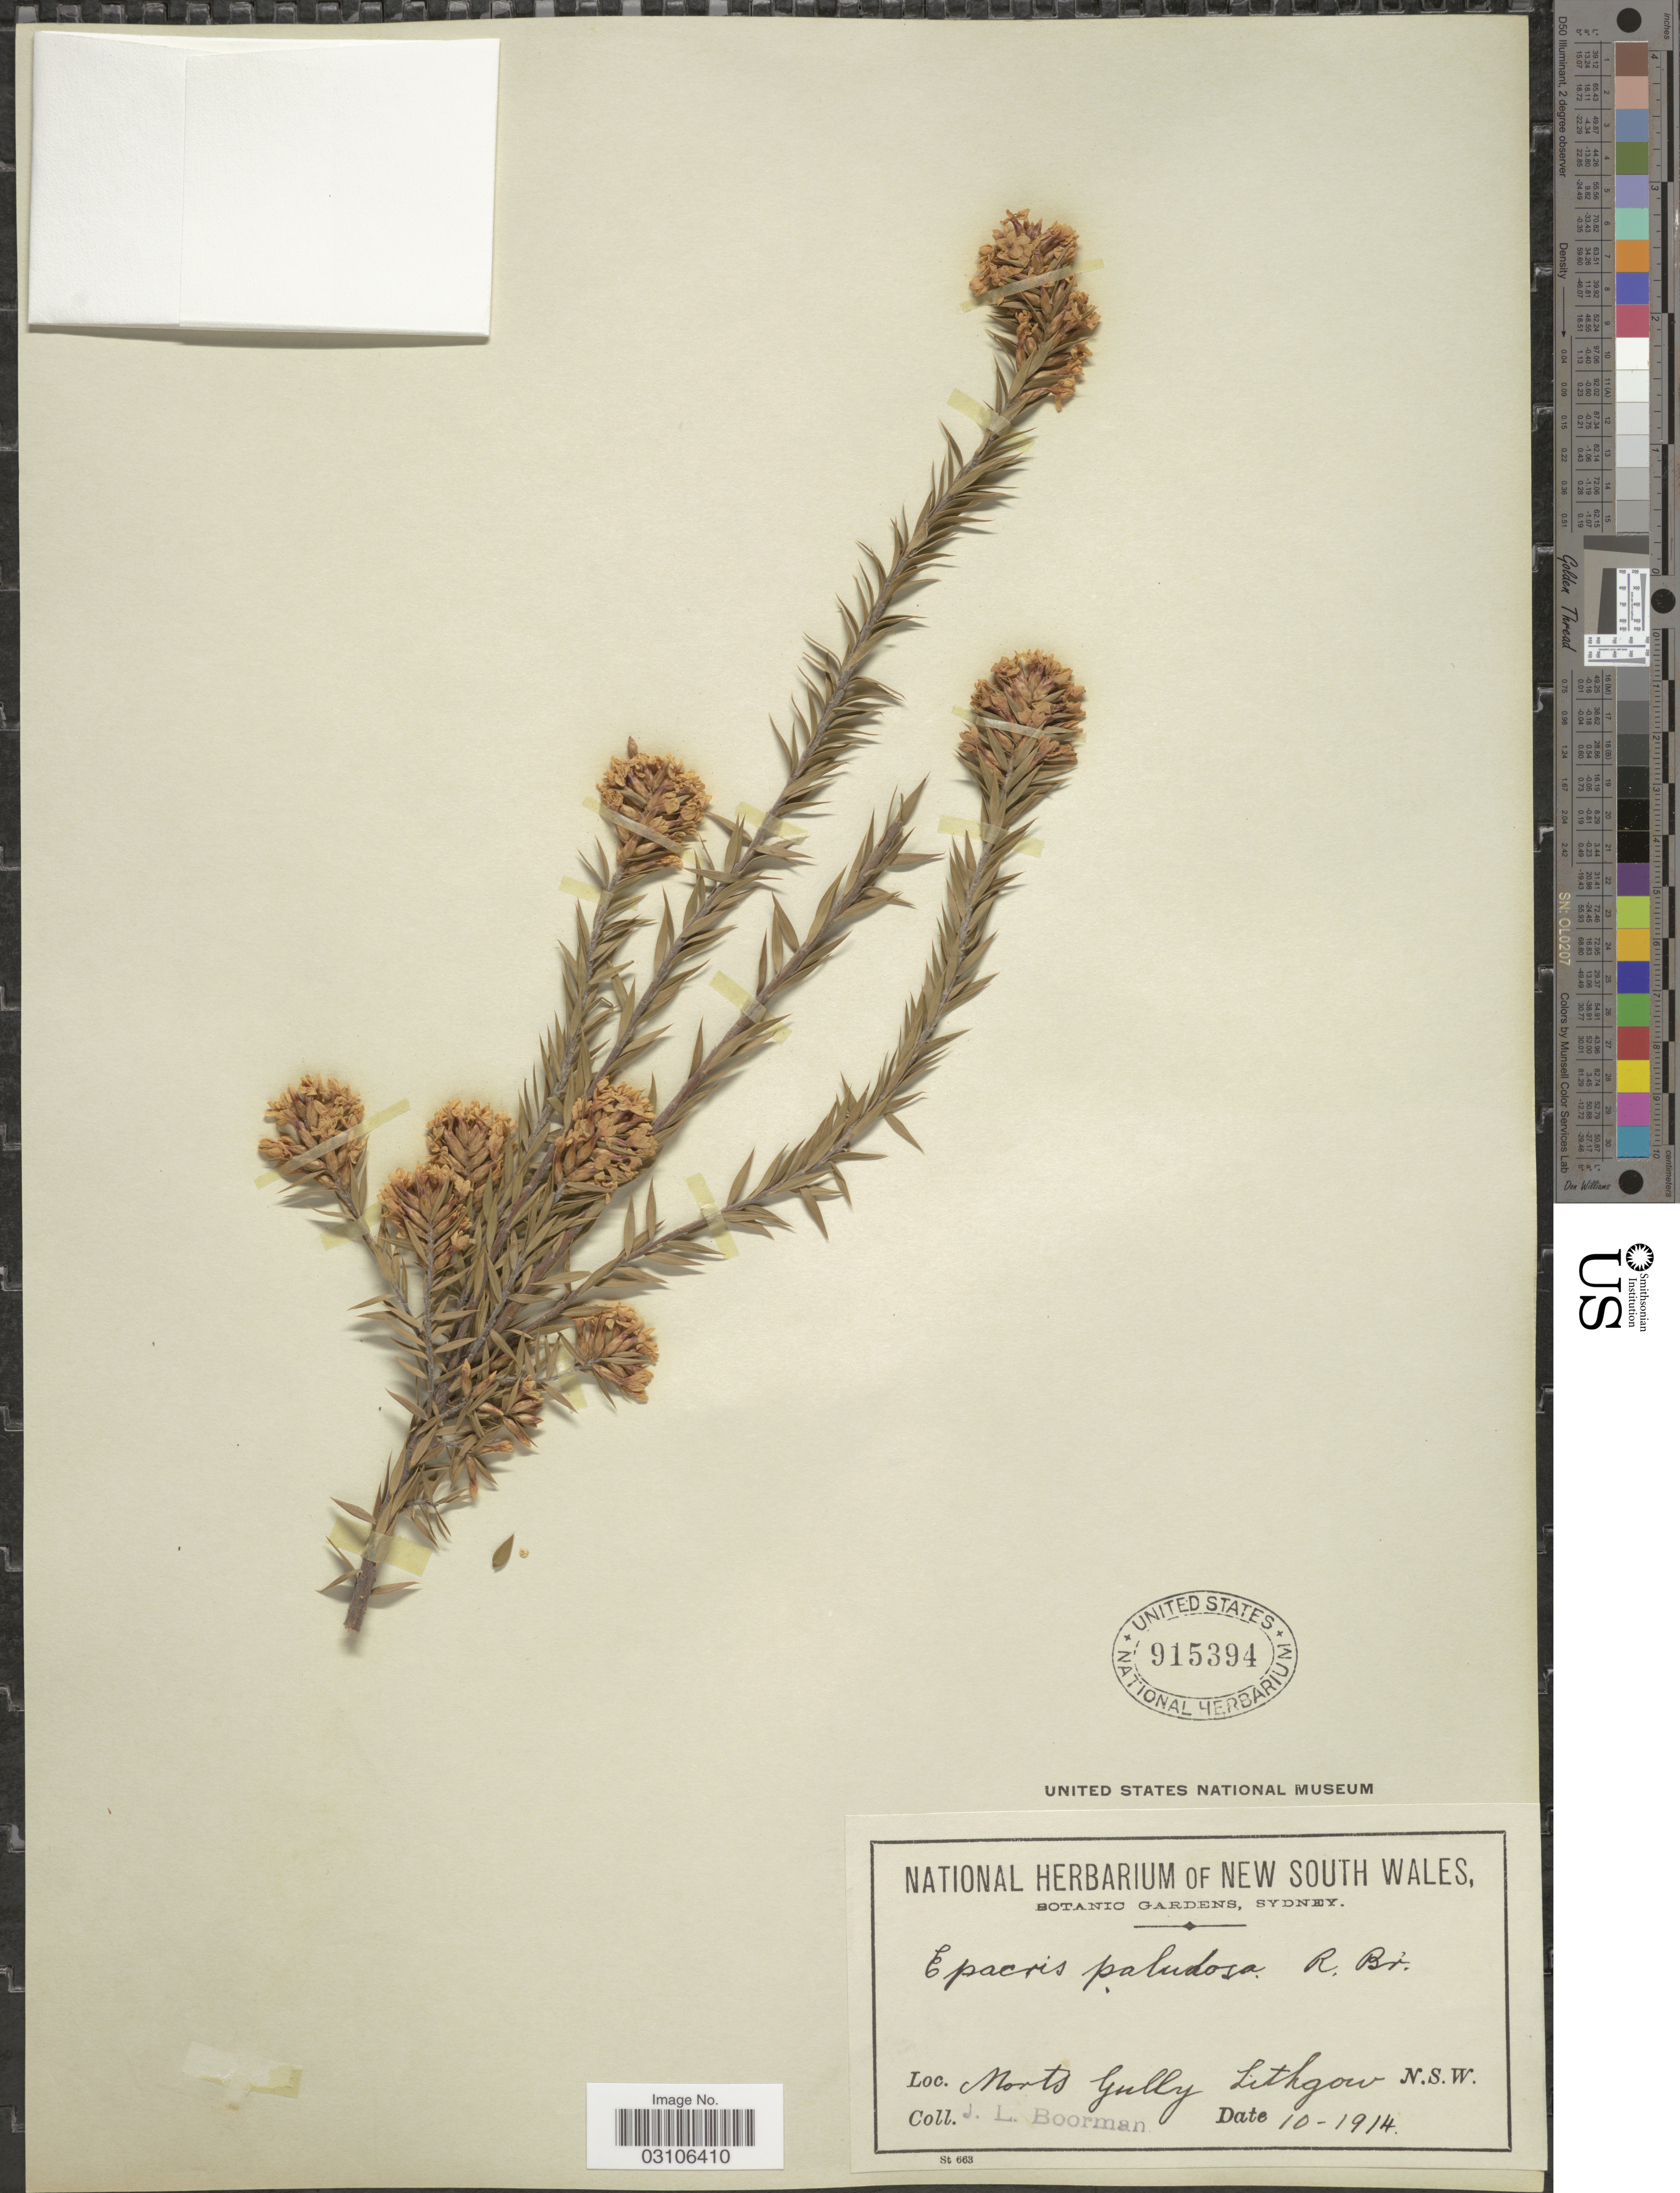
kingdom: Plantae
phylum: Tracheophyta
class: Magnoliopsida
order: Ericales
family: Ericaceae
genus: Epacris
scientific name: Epacris paludosa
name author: R. Br.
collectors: J. Boorman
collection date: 1914-10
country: Australia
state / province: New South Wales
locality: Morts Gully Ligthgow.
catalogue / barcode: US 915394